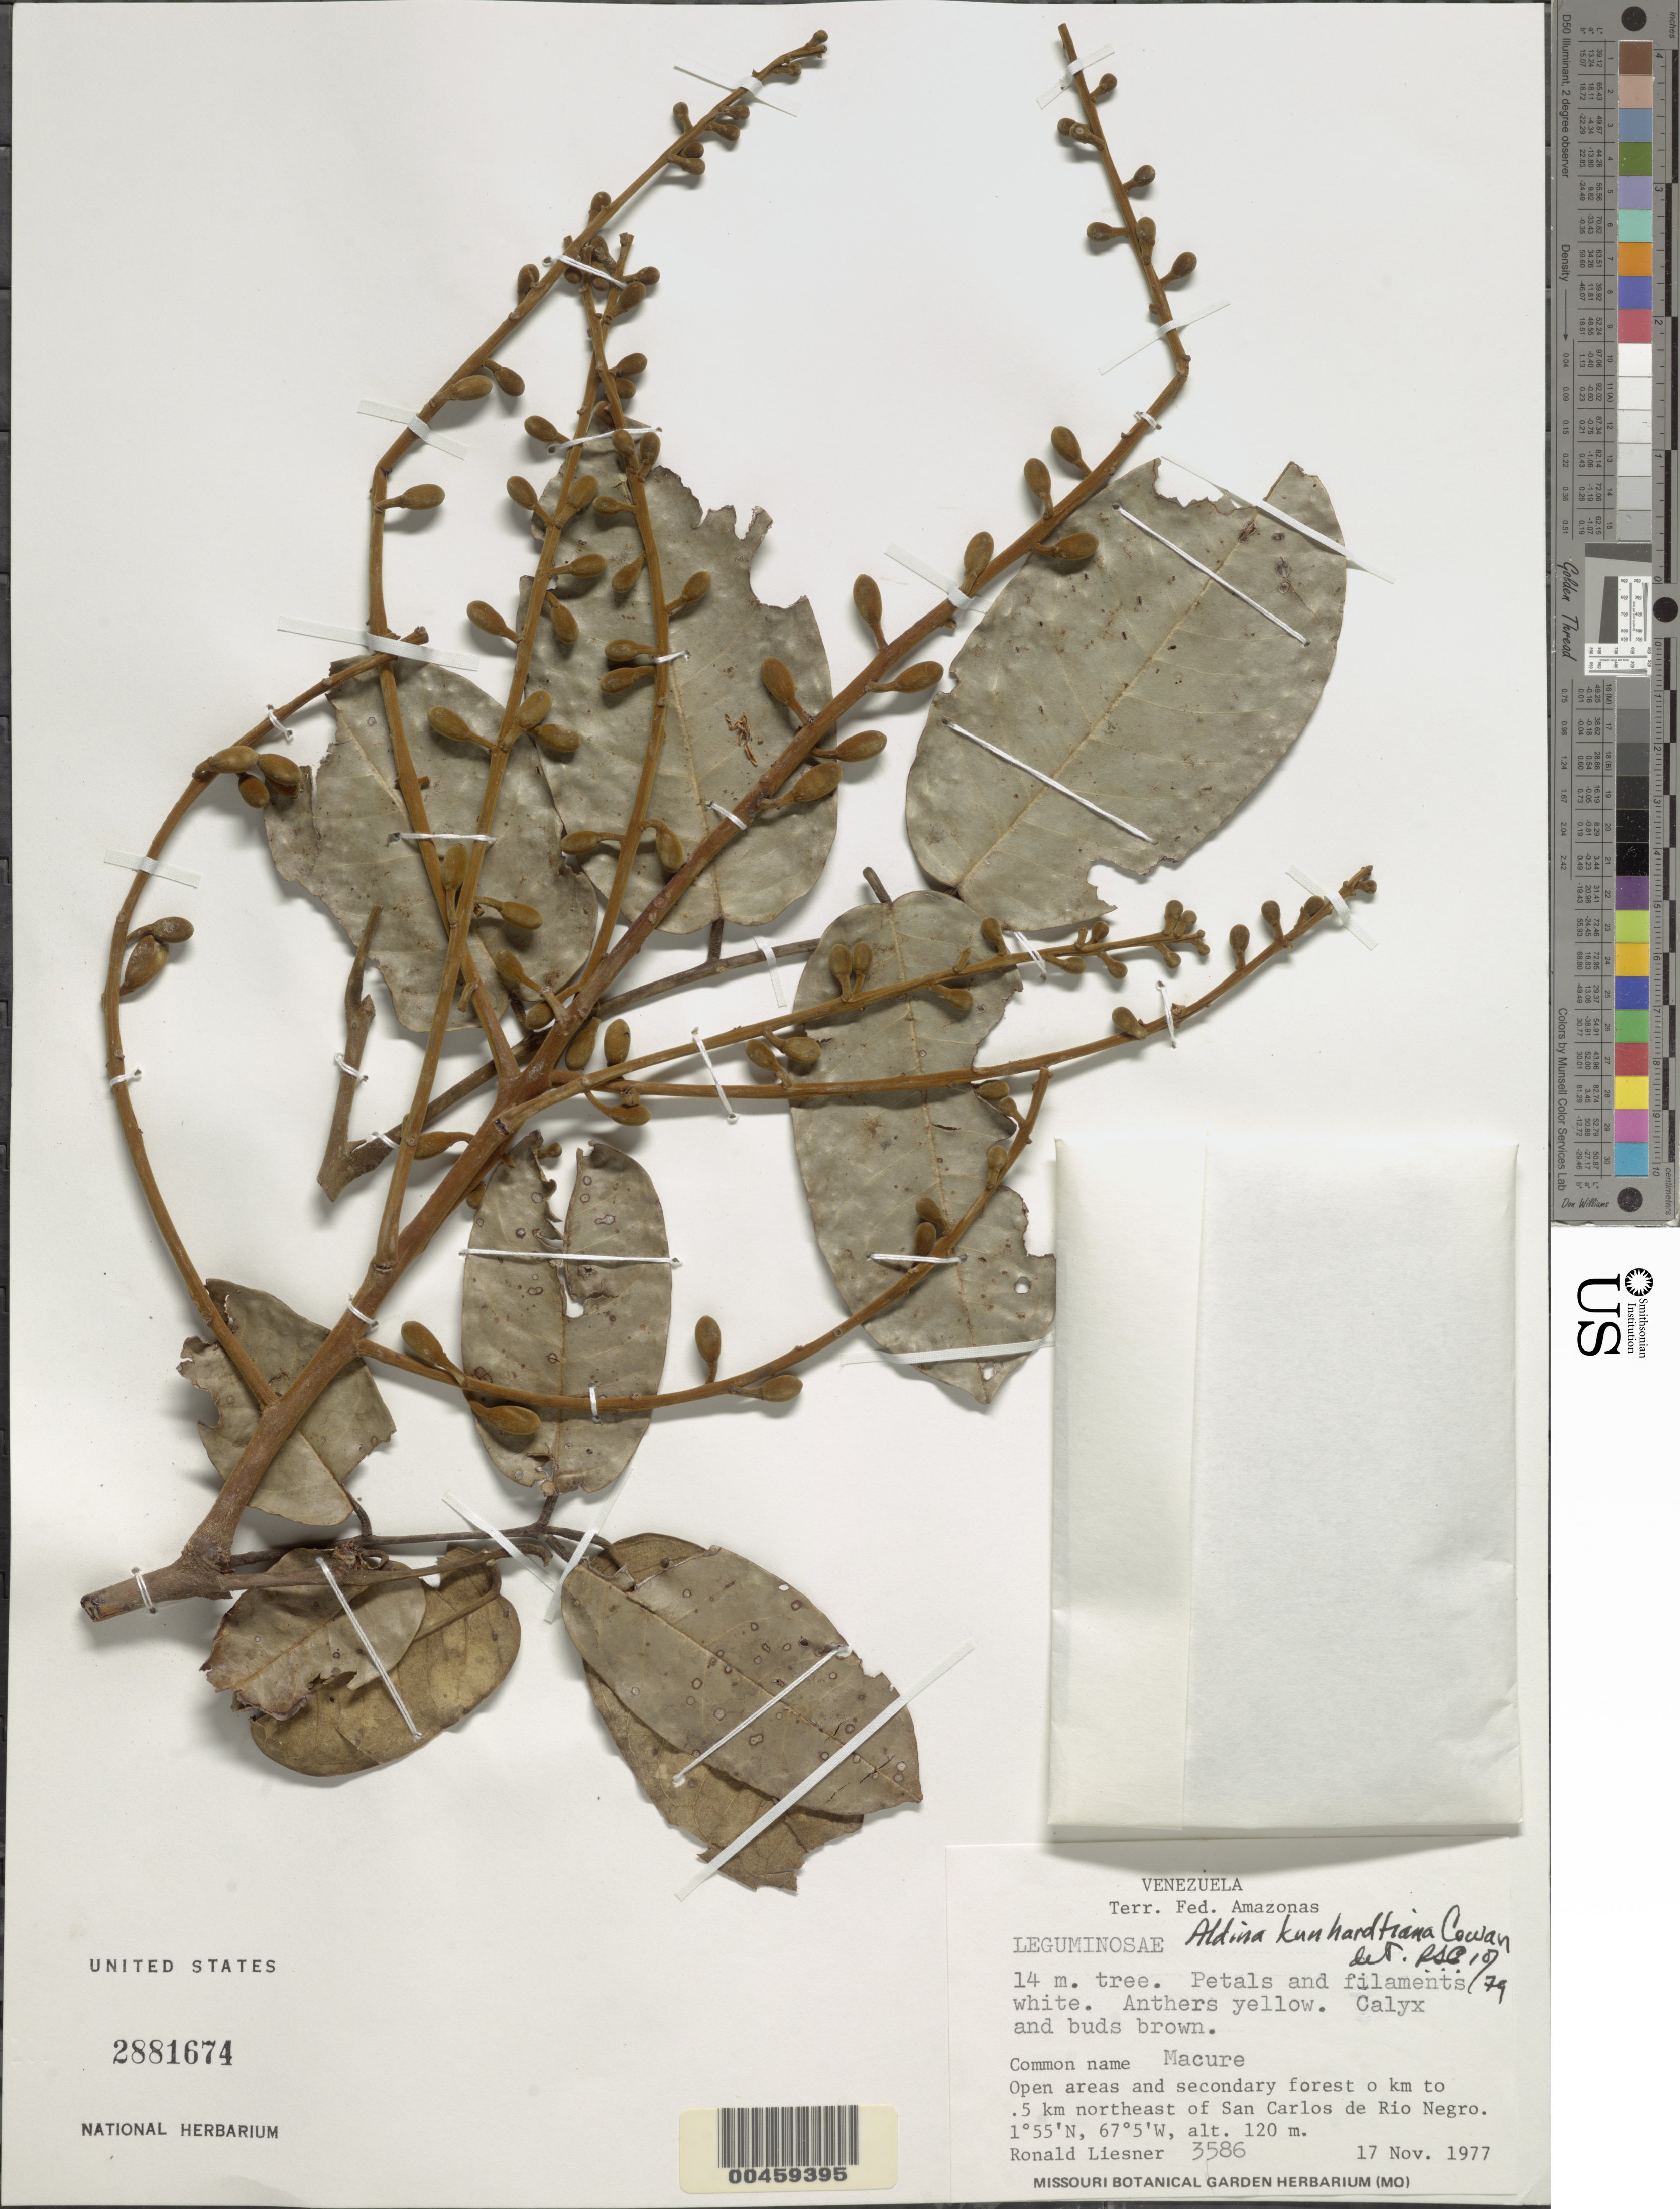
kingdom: Plantae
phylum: Tracheophyta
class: Magnoliopsida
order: Fabales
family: Fabaceae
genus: Aldina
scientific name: Aldina kunhardtiana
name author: R.S. Cowan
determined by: Cowan, R. S.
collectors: R. L. Liesner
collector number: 3586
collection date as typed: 17 Nov 1977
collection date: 1977-11-17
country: Venezuela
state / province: Amazonas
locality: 0.0 km to 0.5 km NE of San Carlos de Rio Negro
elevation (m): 120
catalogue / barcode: US 2881674